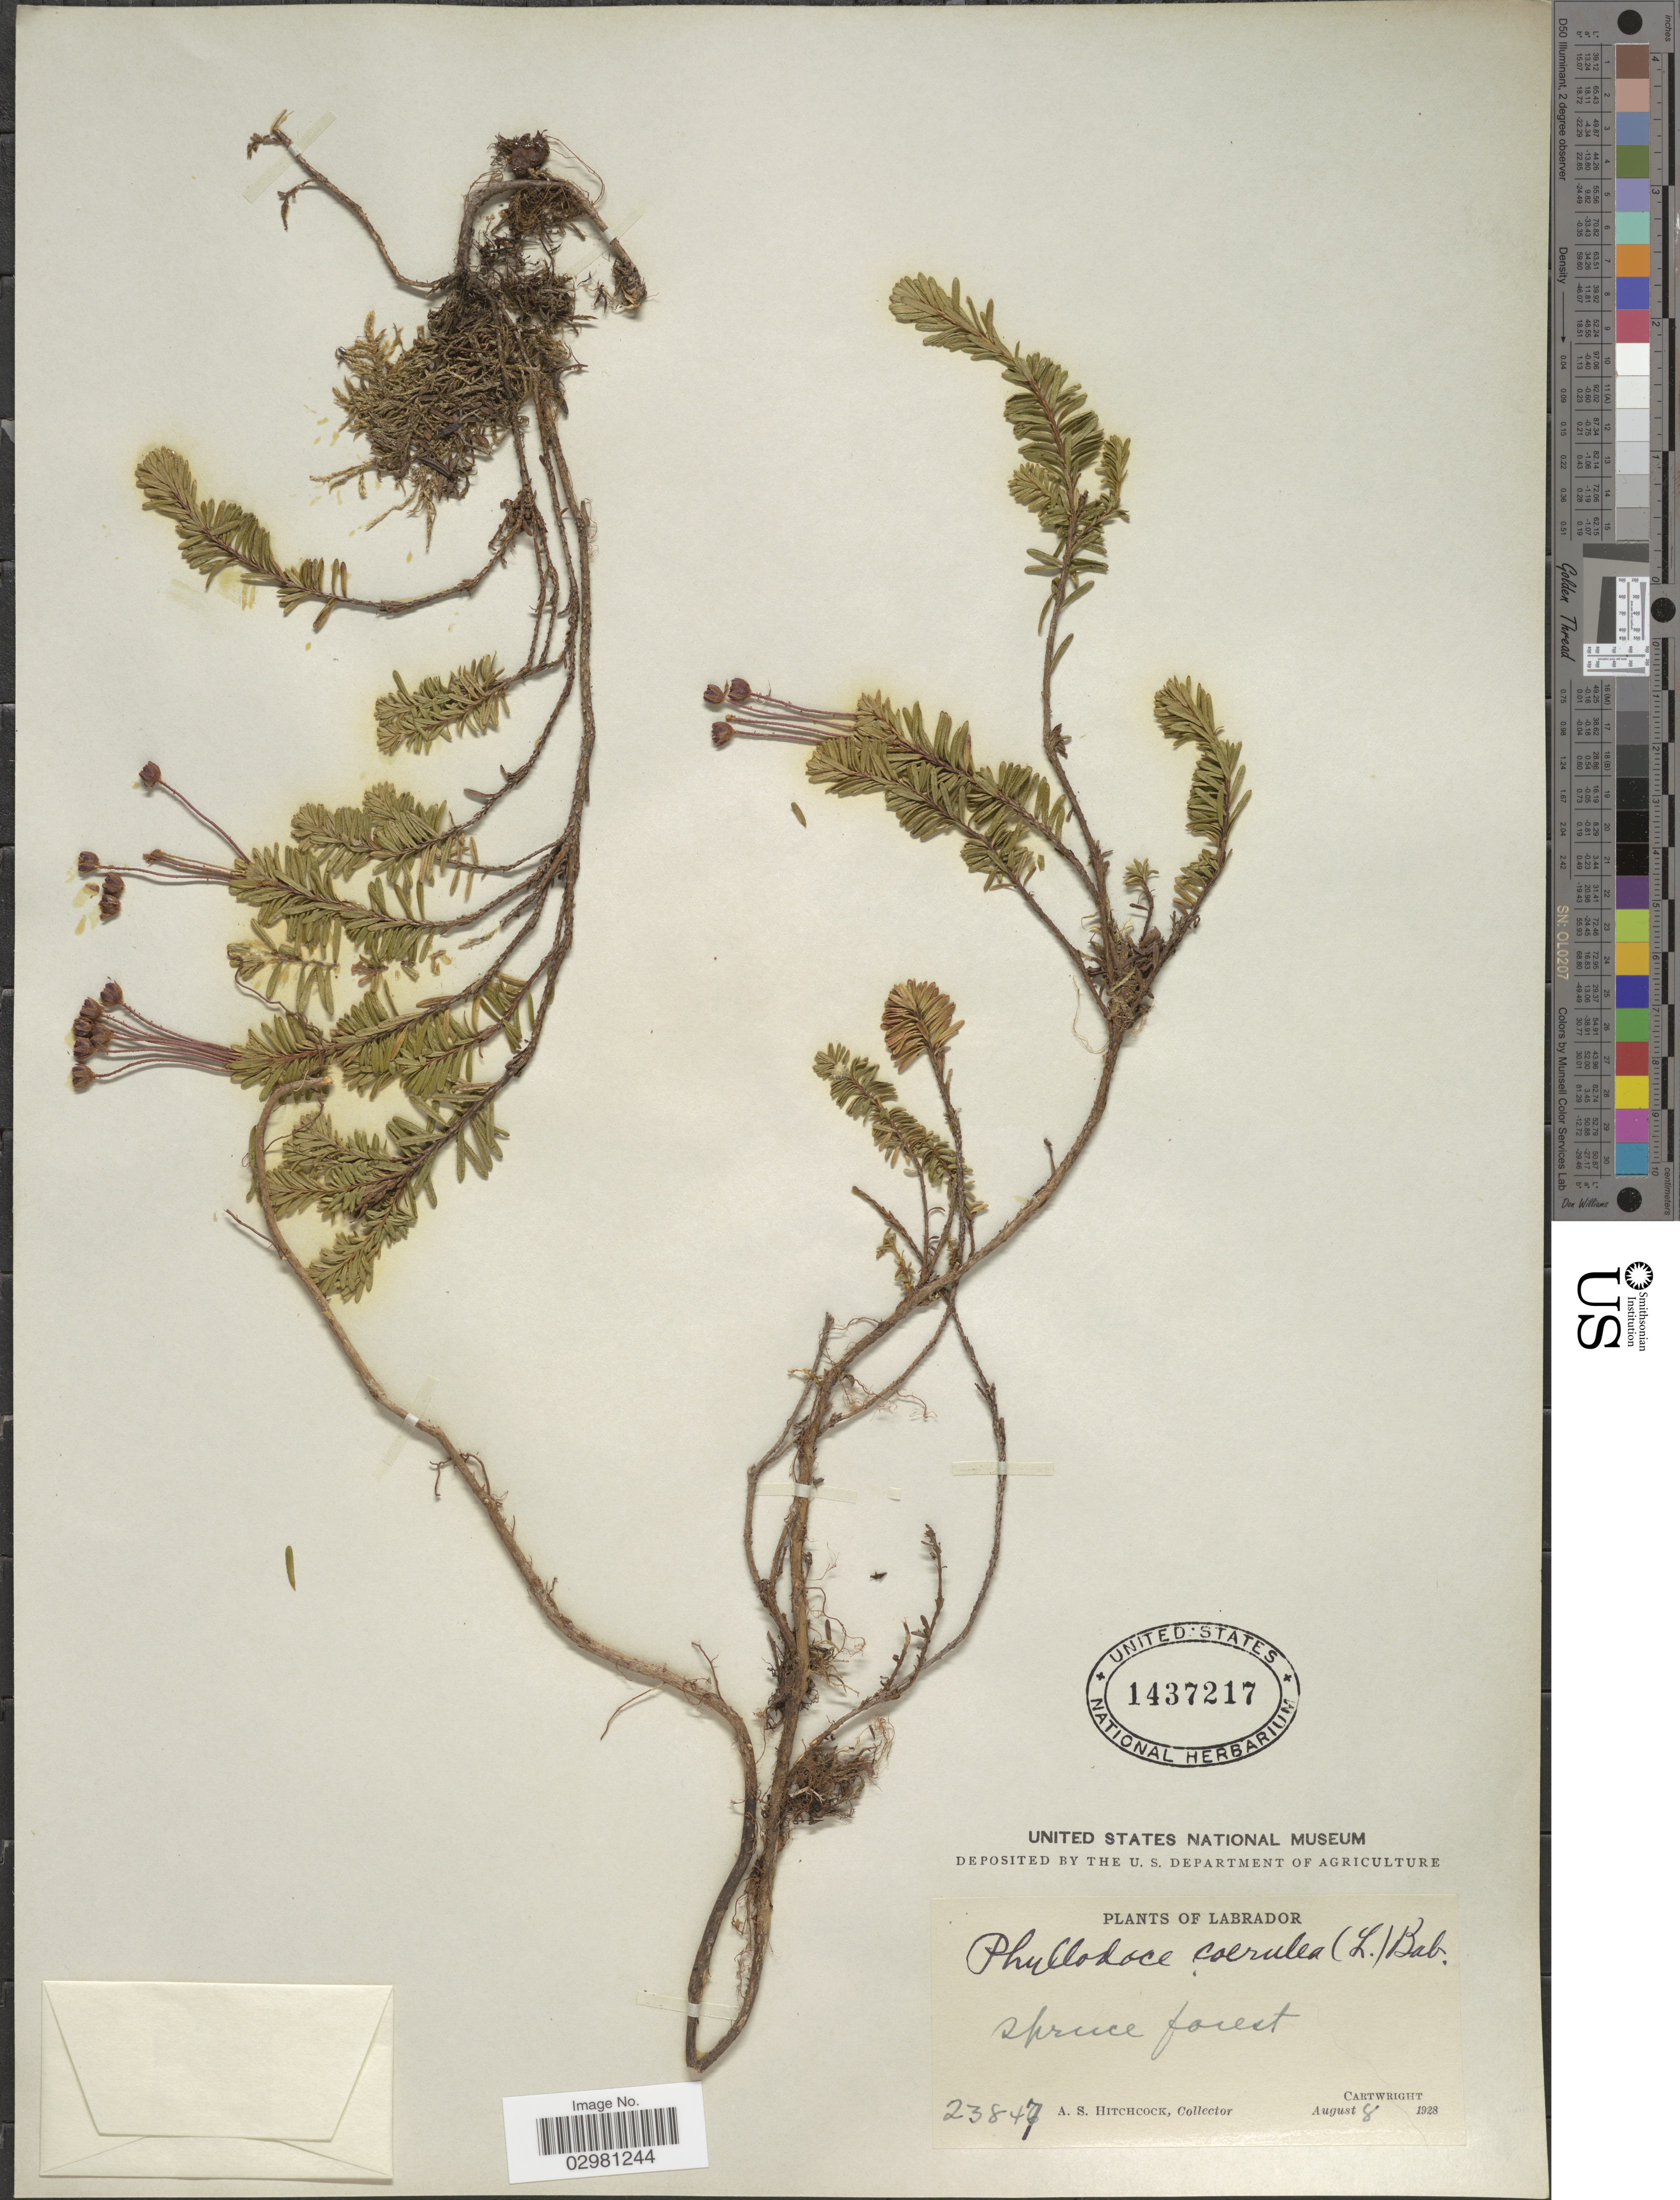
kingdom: Plantae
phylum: Tracheophyta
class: Magnoliopsida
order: Ericales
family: Ericaceae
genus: Phyllodoce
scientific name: Phyllodoce caerulea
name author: (L.) Bab.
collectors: A. S. Hitchcock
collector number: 23847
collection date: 1928-08-08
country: Canada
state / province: Newfoundland and Labrador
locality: Labrador, Cartwright.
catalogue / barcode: US 1437217